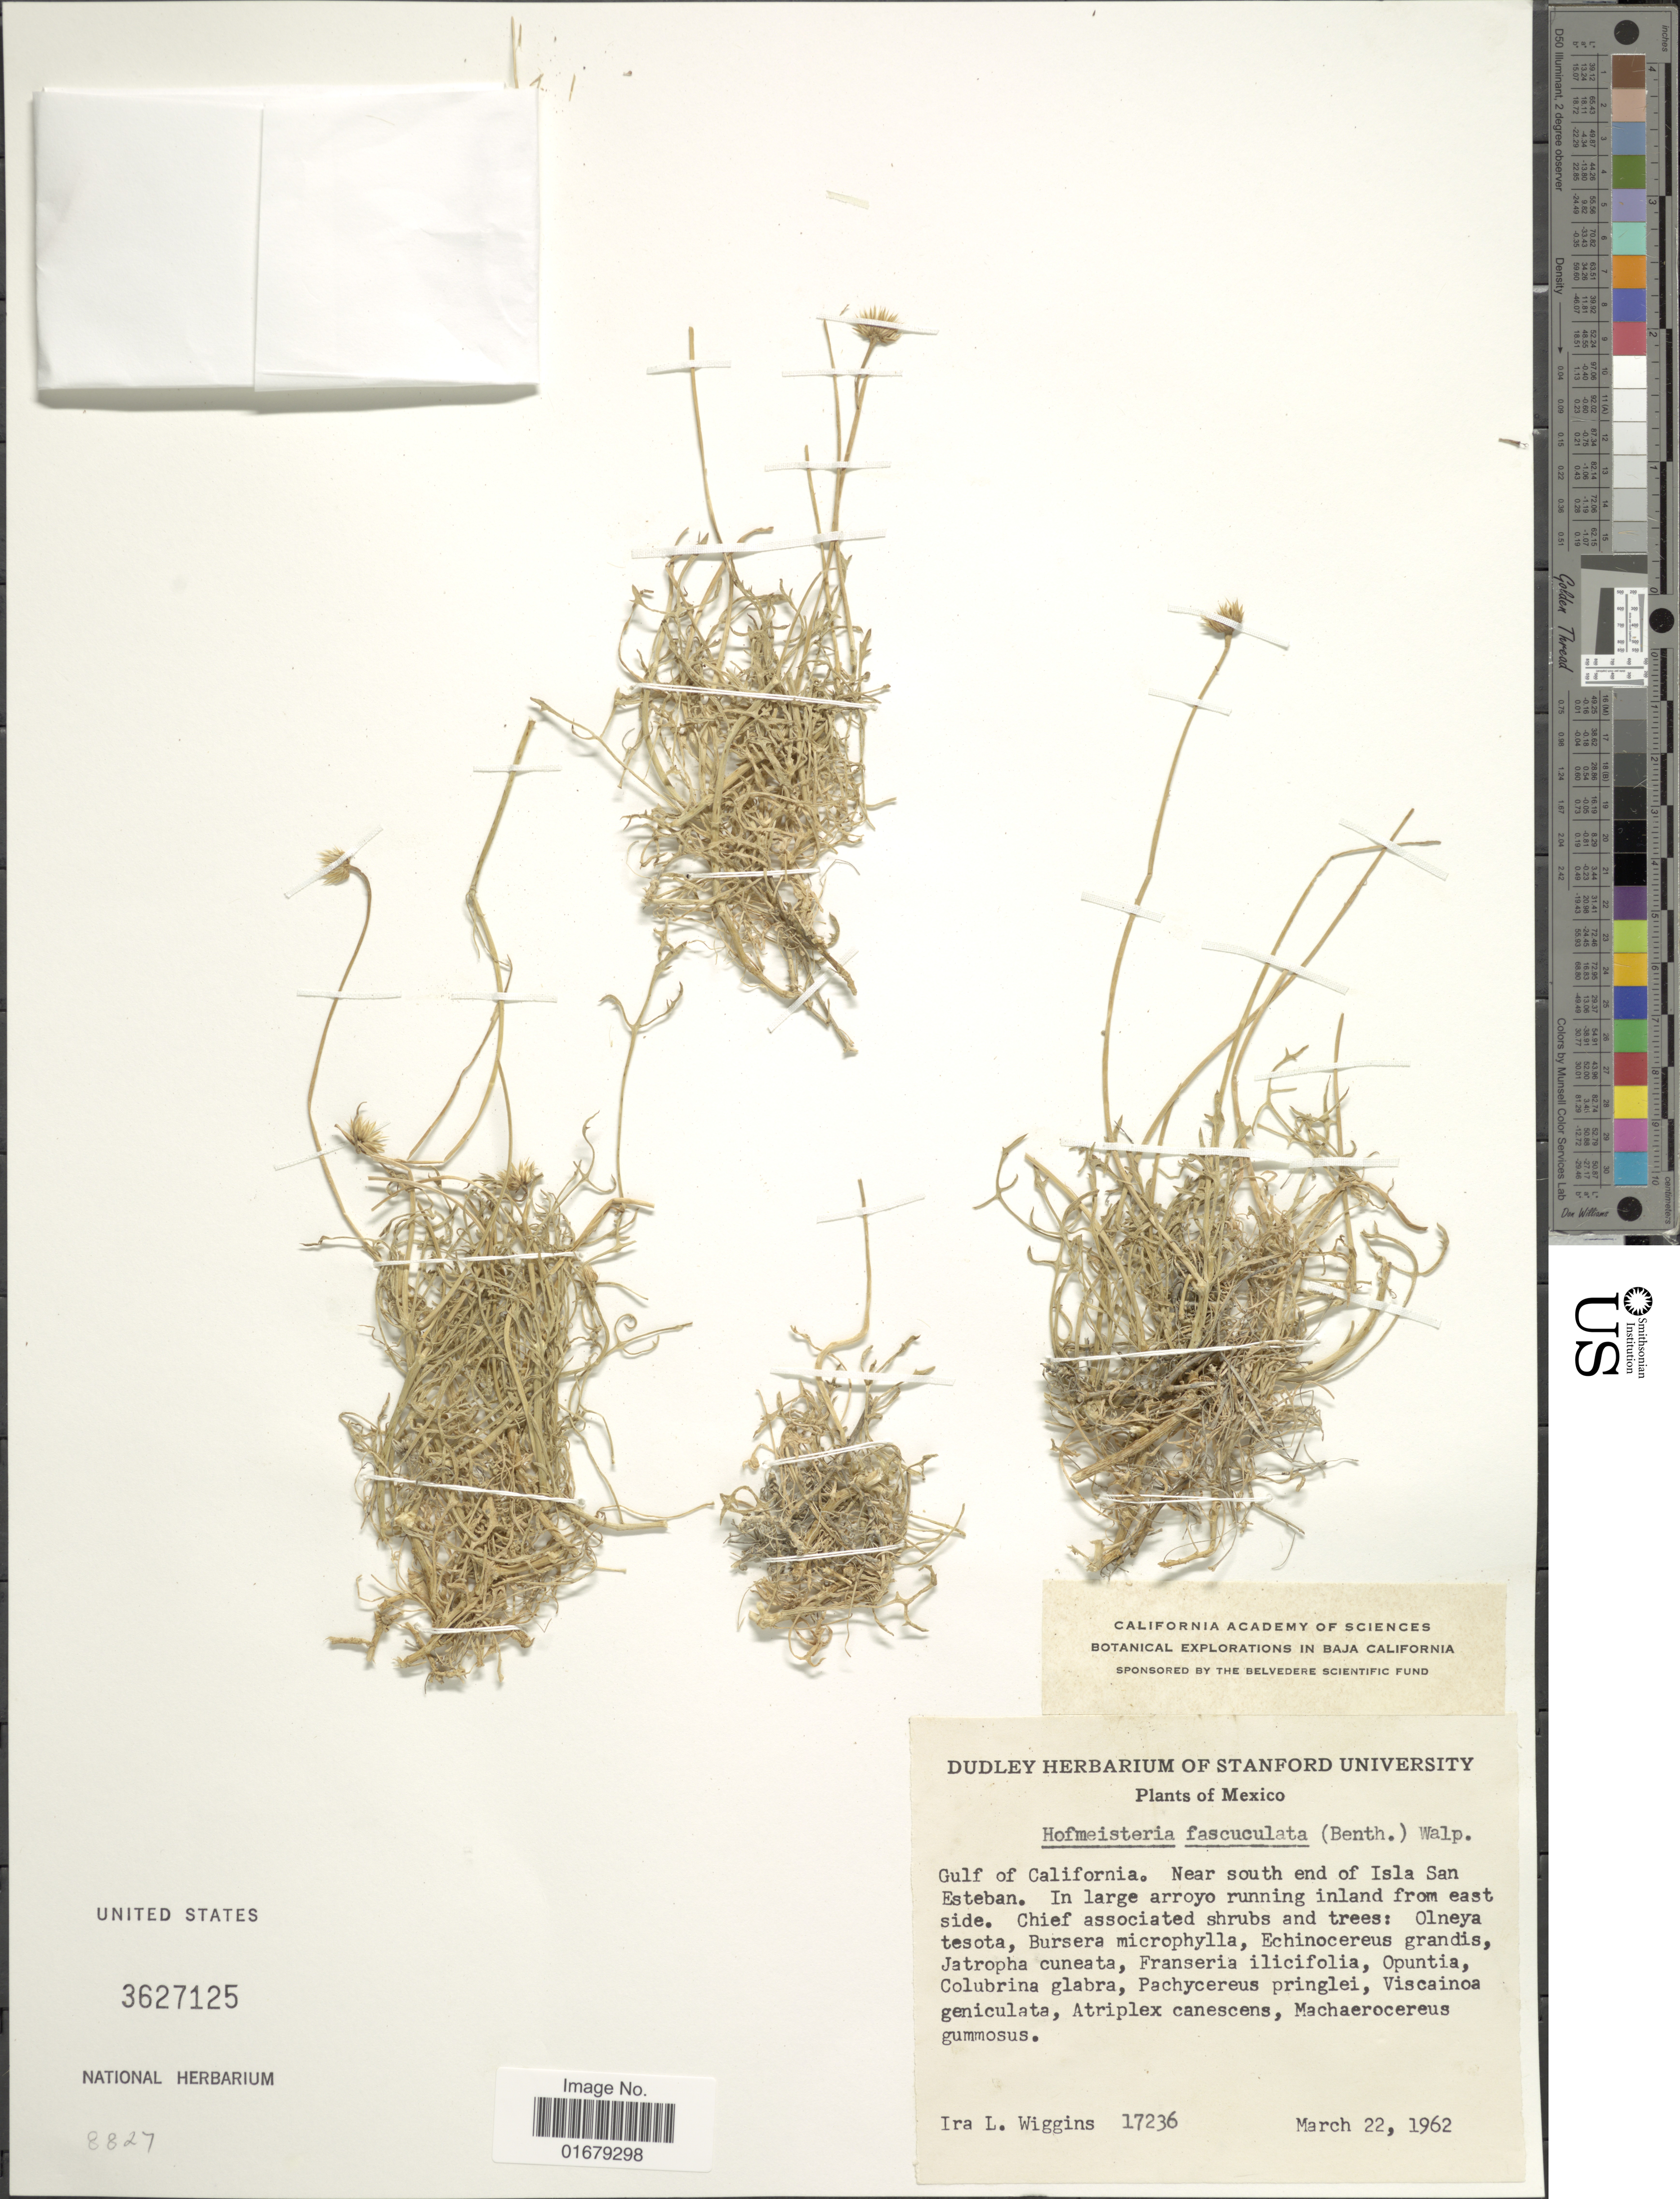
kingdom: Plantae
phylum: Tracheophyta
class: Magnoliopsida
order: Asterales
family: Asteraceae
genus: Hofmeisteria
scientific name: Hofmeisteria fasciculata var. pubescens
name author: (S. Watson) B.L. Rob.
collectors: I. L. Wiggins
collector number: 17236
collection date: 1962-03-22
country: Mexico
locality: Gulf of California, Near south end of Isla San Esteban, In large arroyo running inland ffrom east side.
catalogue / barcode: US 3627125